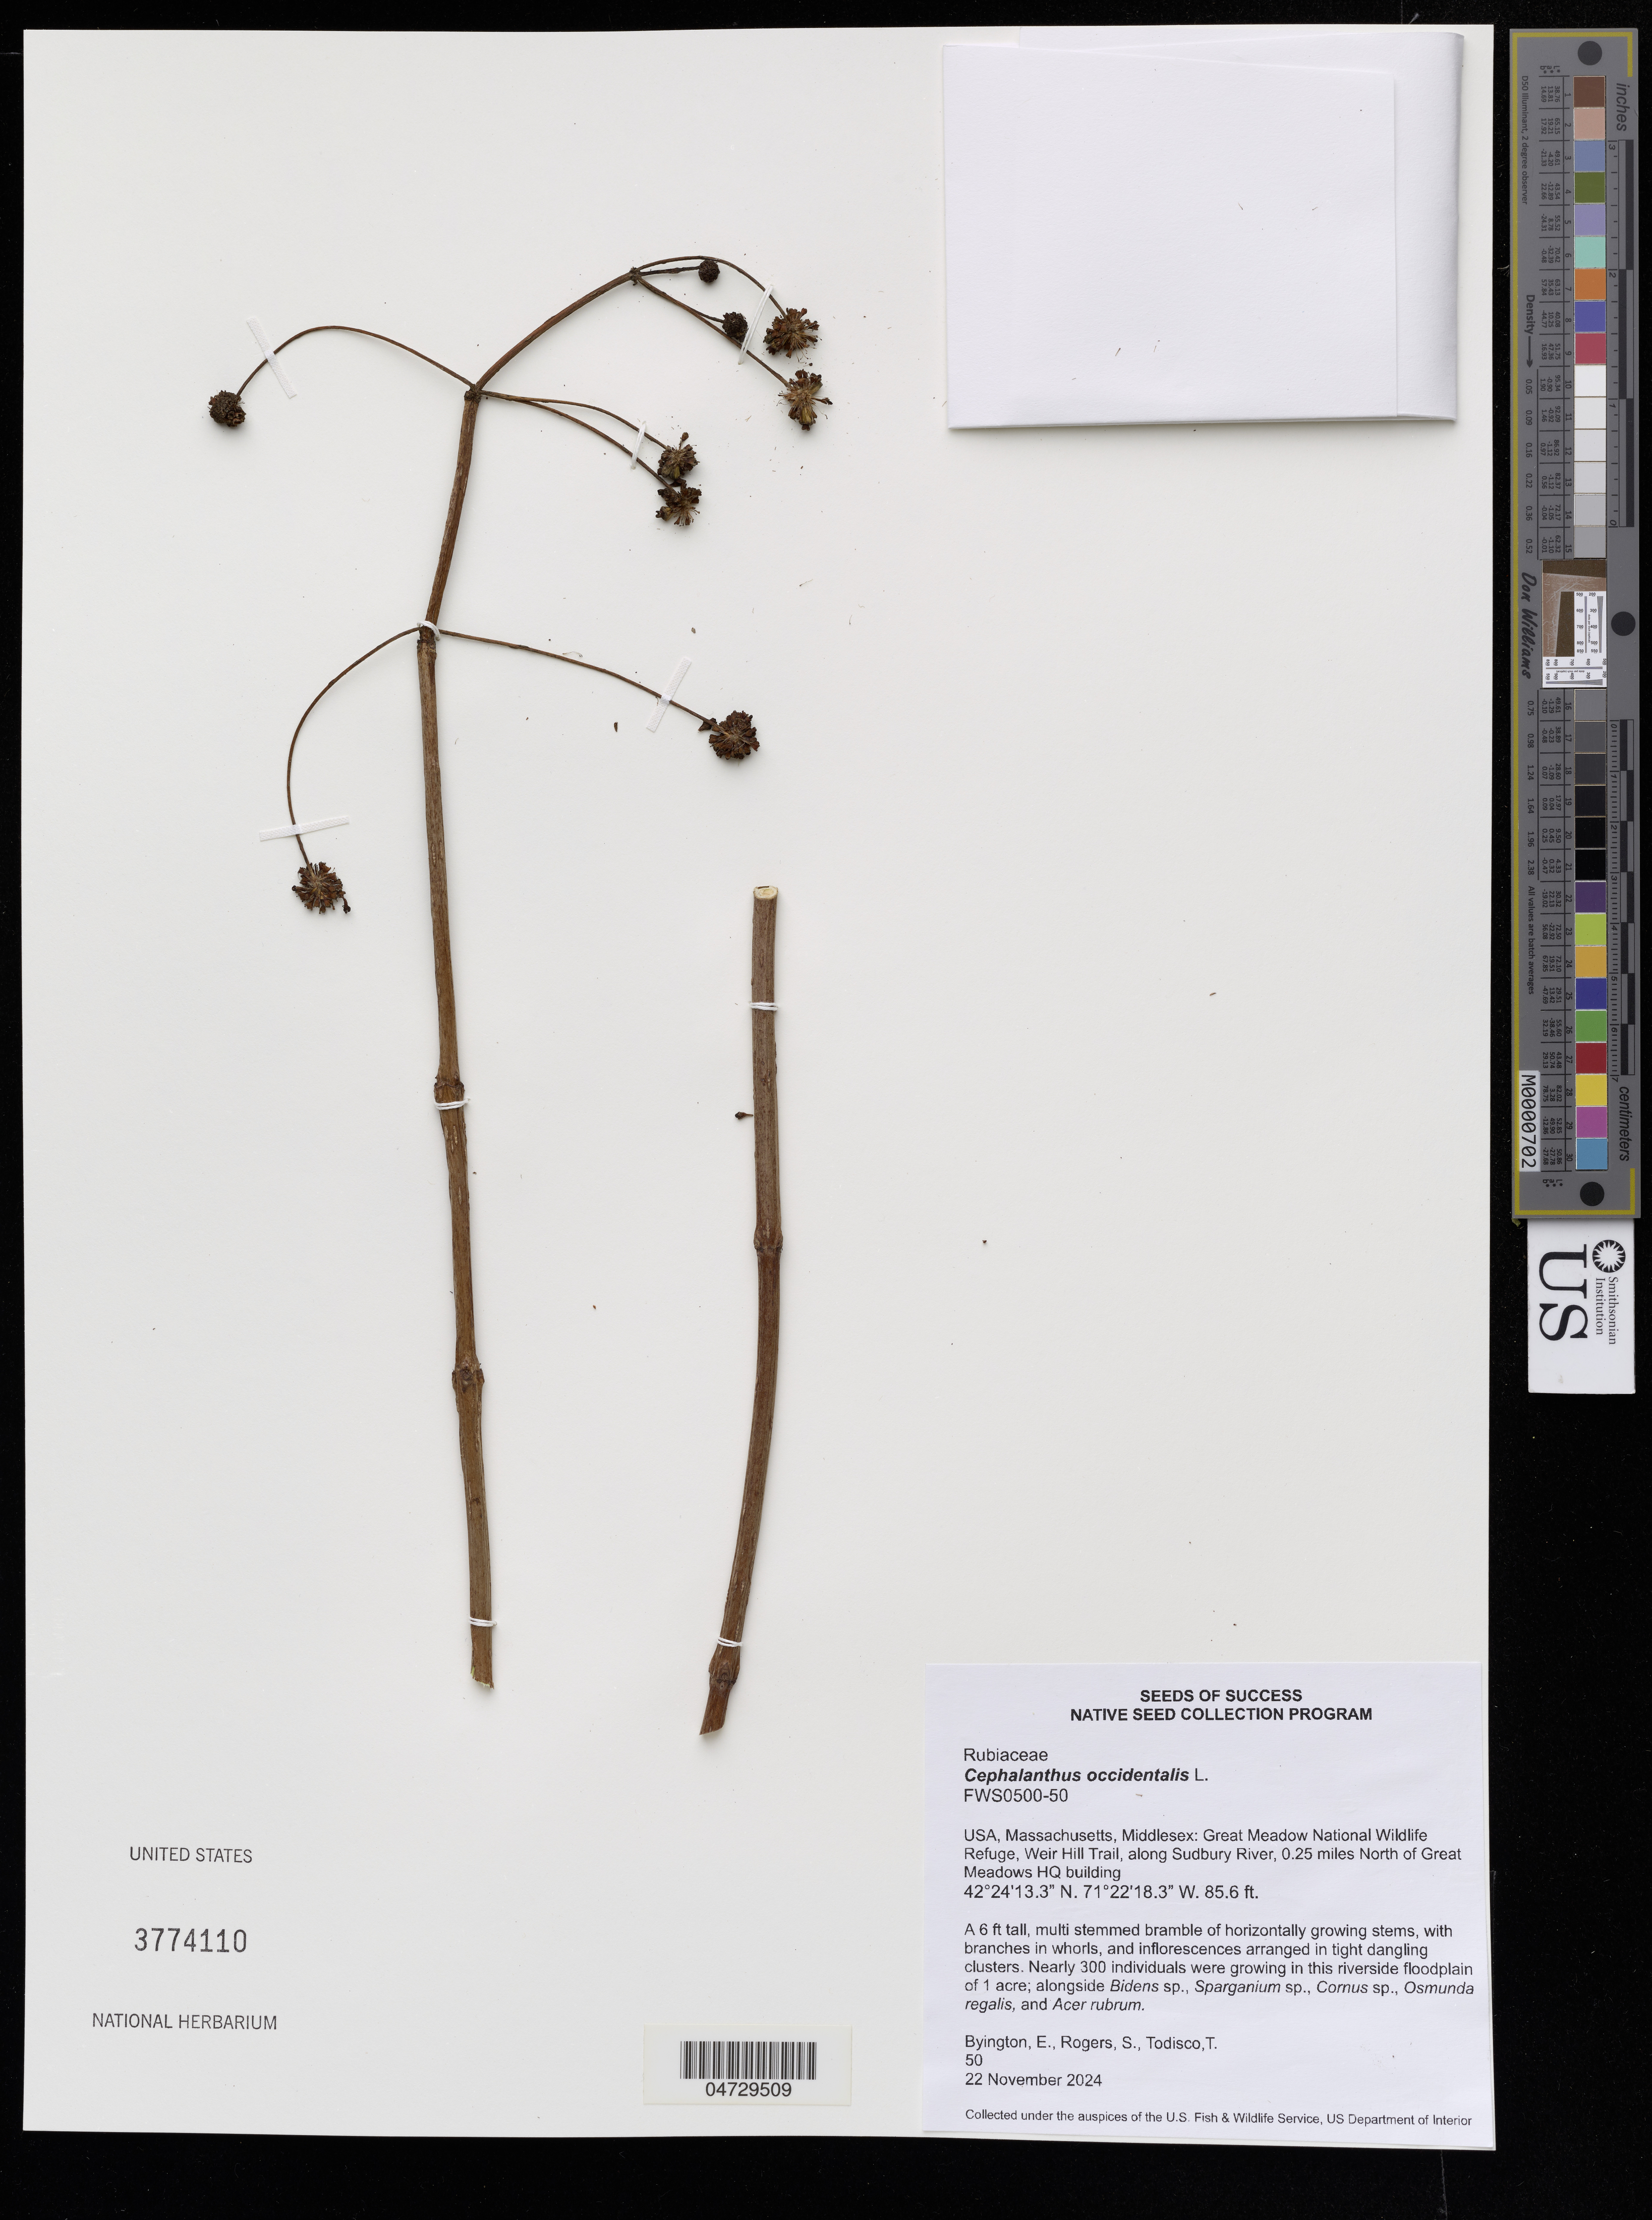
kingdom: Plantae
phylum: Tracheophyta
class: Magnoliopsida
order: Gentianales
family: Rubiaceae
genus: Cephalanthus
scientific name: Cephalanthus occidentalis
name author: L.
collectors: E. Byington, S. Rogers & T. Todisco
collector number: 50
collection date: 2024-11-22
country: United States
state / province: Massachusetts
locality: Middlesex: Great Meadow National Wildlife Refuge, Weir Hill Trail, along Sudbury River, 0.25 miles North of Great Meadows HQ building.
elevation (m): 26.1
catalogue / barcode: US 3774110